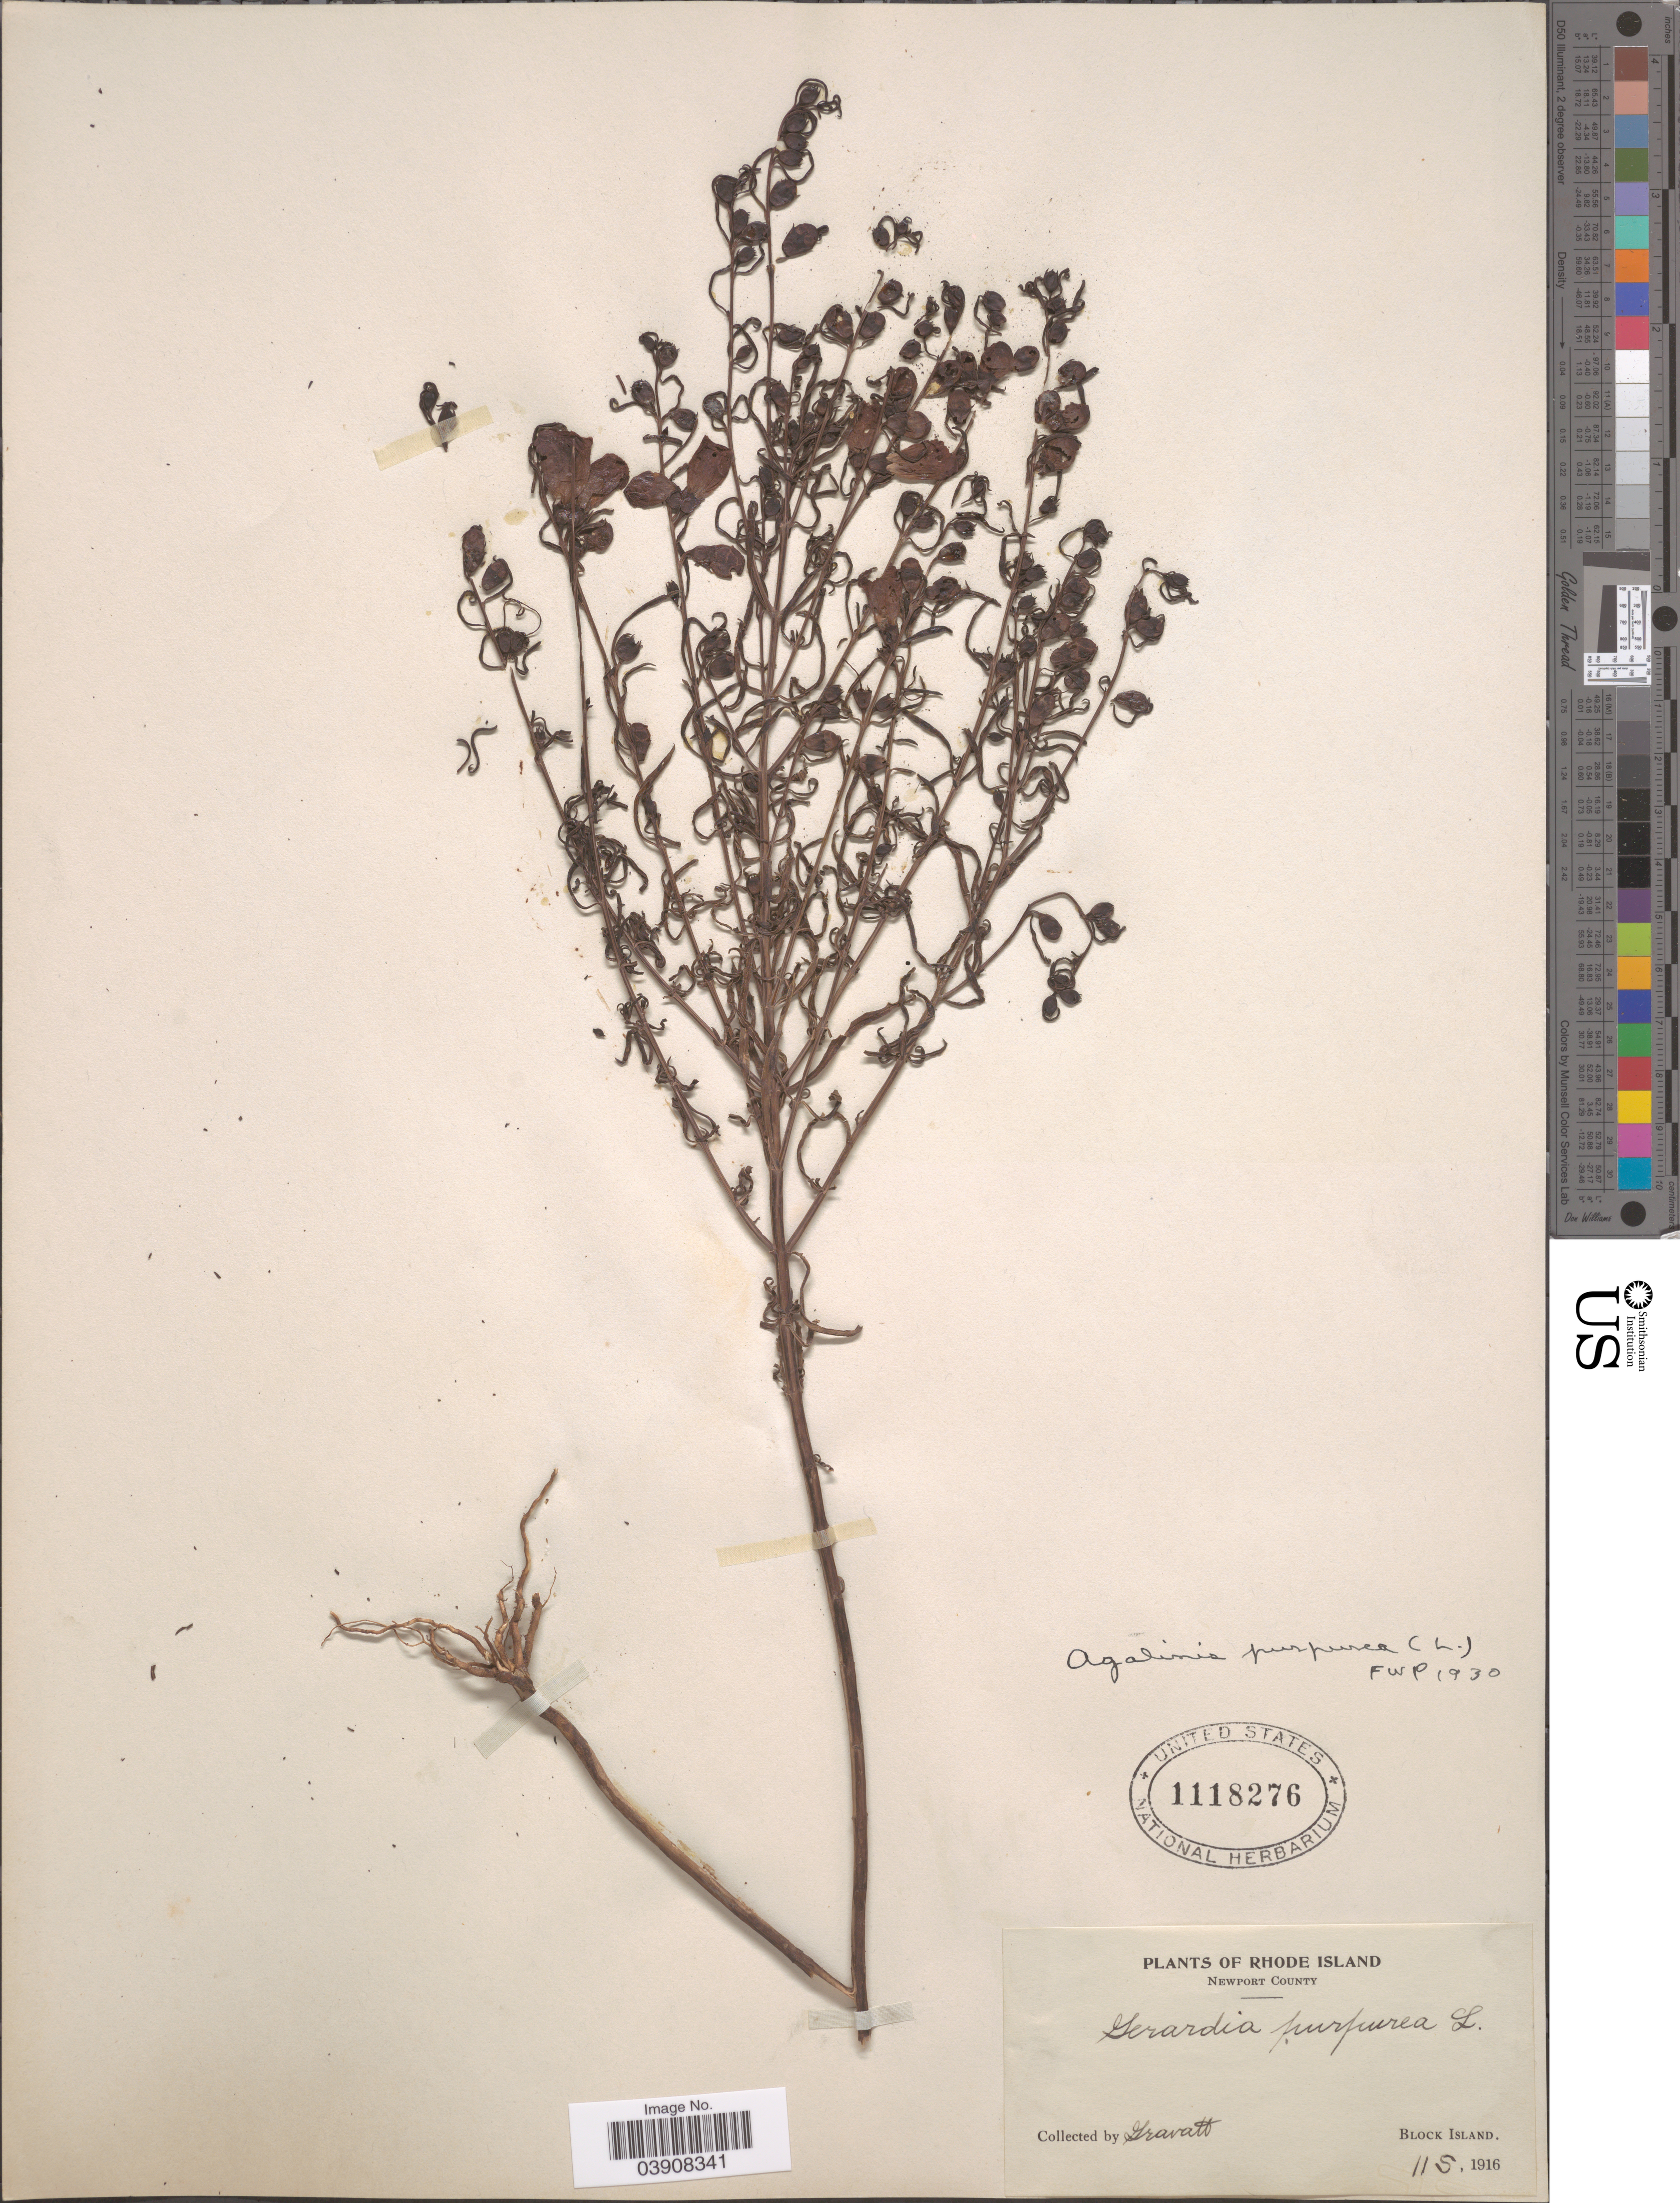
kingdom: Plantae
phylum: Tracheophyta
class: Magnoliopsida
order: Lamiales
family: Orobanchaceae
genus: Agalinis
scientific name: Agalinis purpurea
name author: (L.) Pennell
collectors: Gravatt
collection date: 1916-05-11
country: United States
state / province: Rhode Island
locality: Newport County. Block Island.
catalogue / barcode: US 1118276